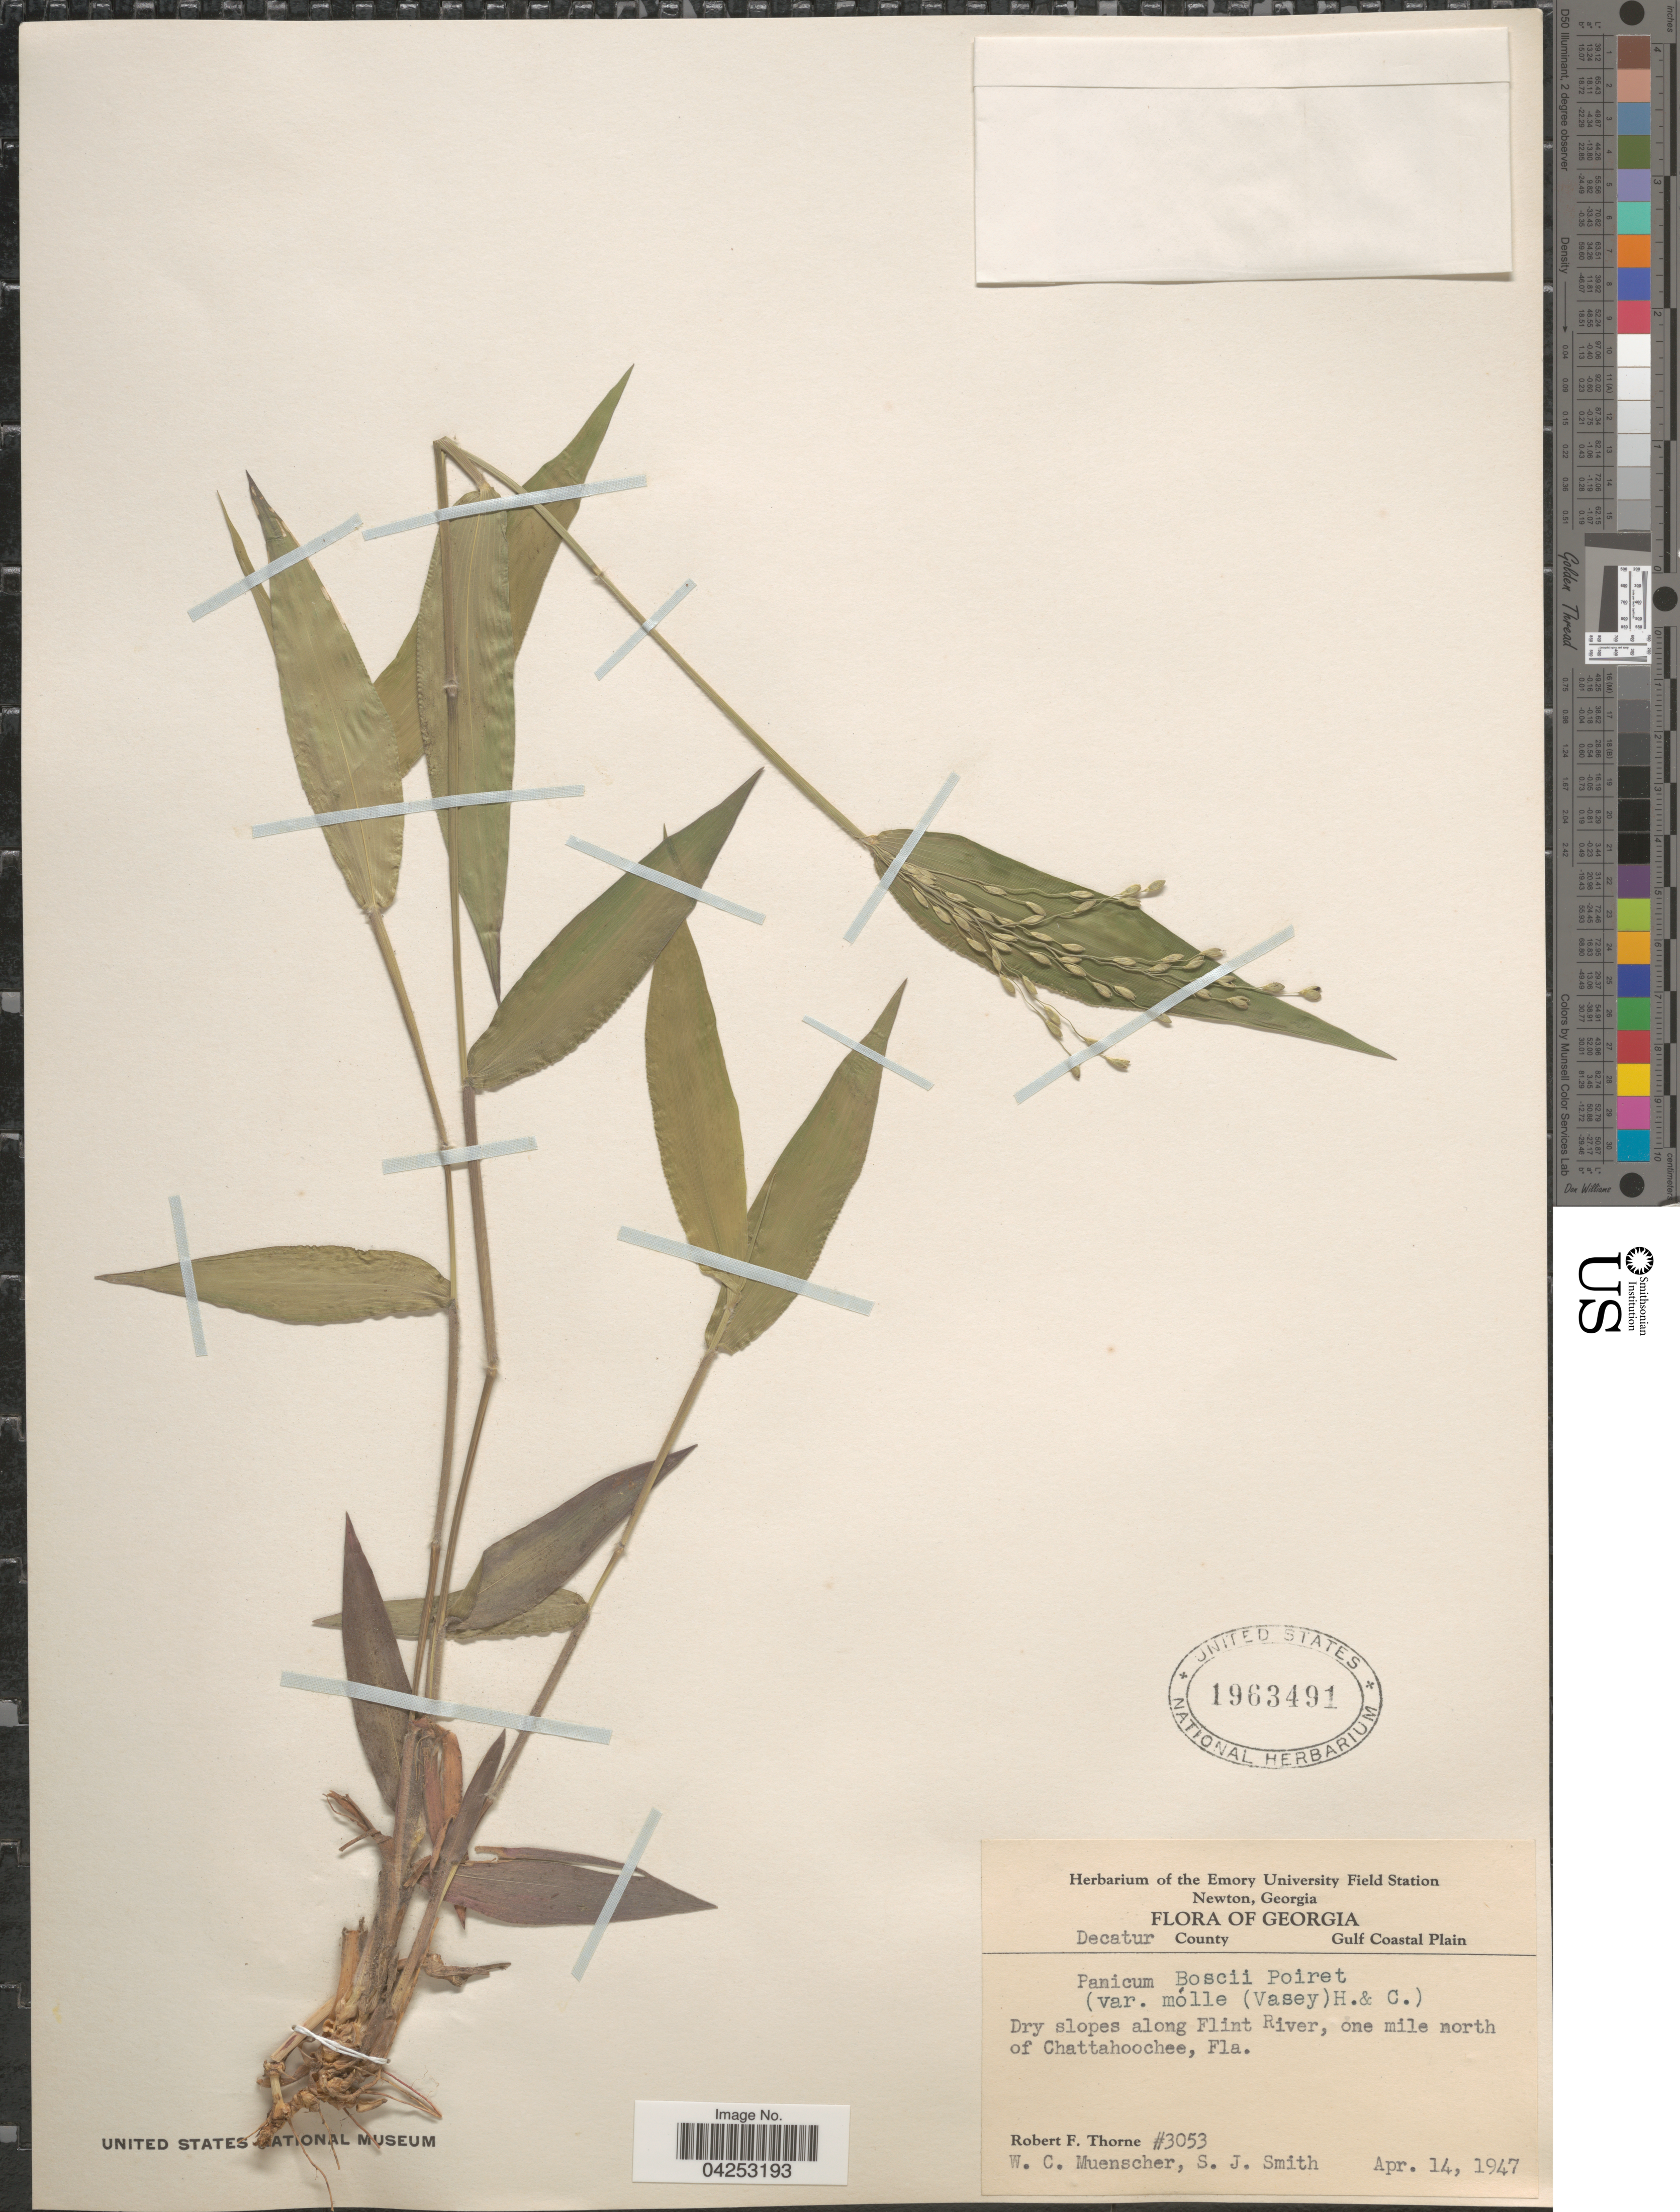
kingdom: Plantae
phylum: Tracheophyta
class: Liliopsida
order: Poales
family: Poaceae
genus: Dichanthelium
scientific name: Dichanthelium boscii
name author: (Poir.) Gould & C.A. Clark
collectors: R. F. Thorne, W. Muenscher & S. Smith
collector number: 3053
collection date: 1947-04-14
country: United States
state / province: Georgia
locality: Decatur County. Gulf Coastal Plain. Dry slopes along Flint River, one mile north of Chattahoochee, Fla.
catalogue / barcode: US 1963491